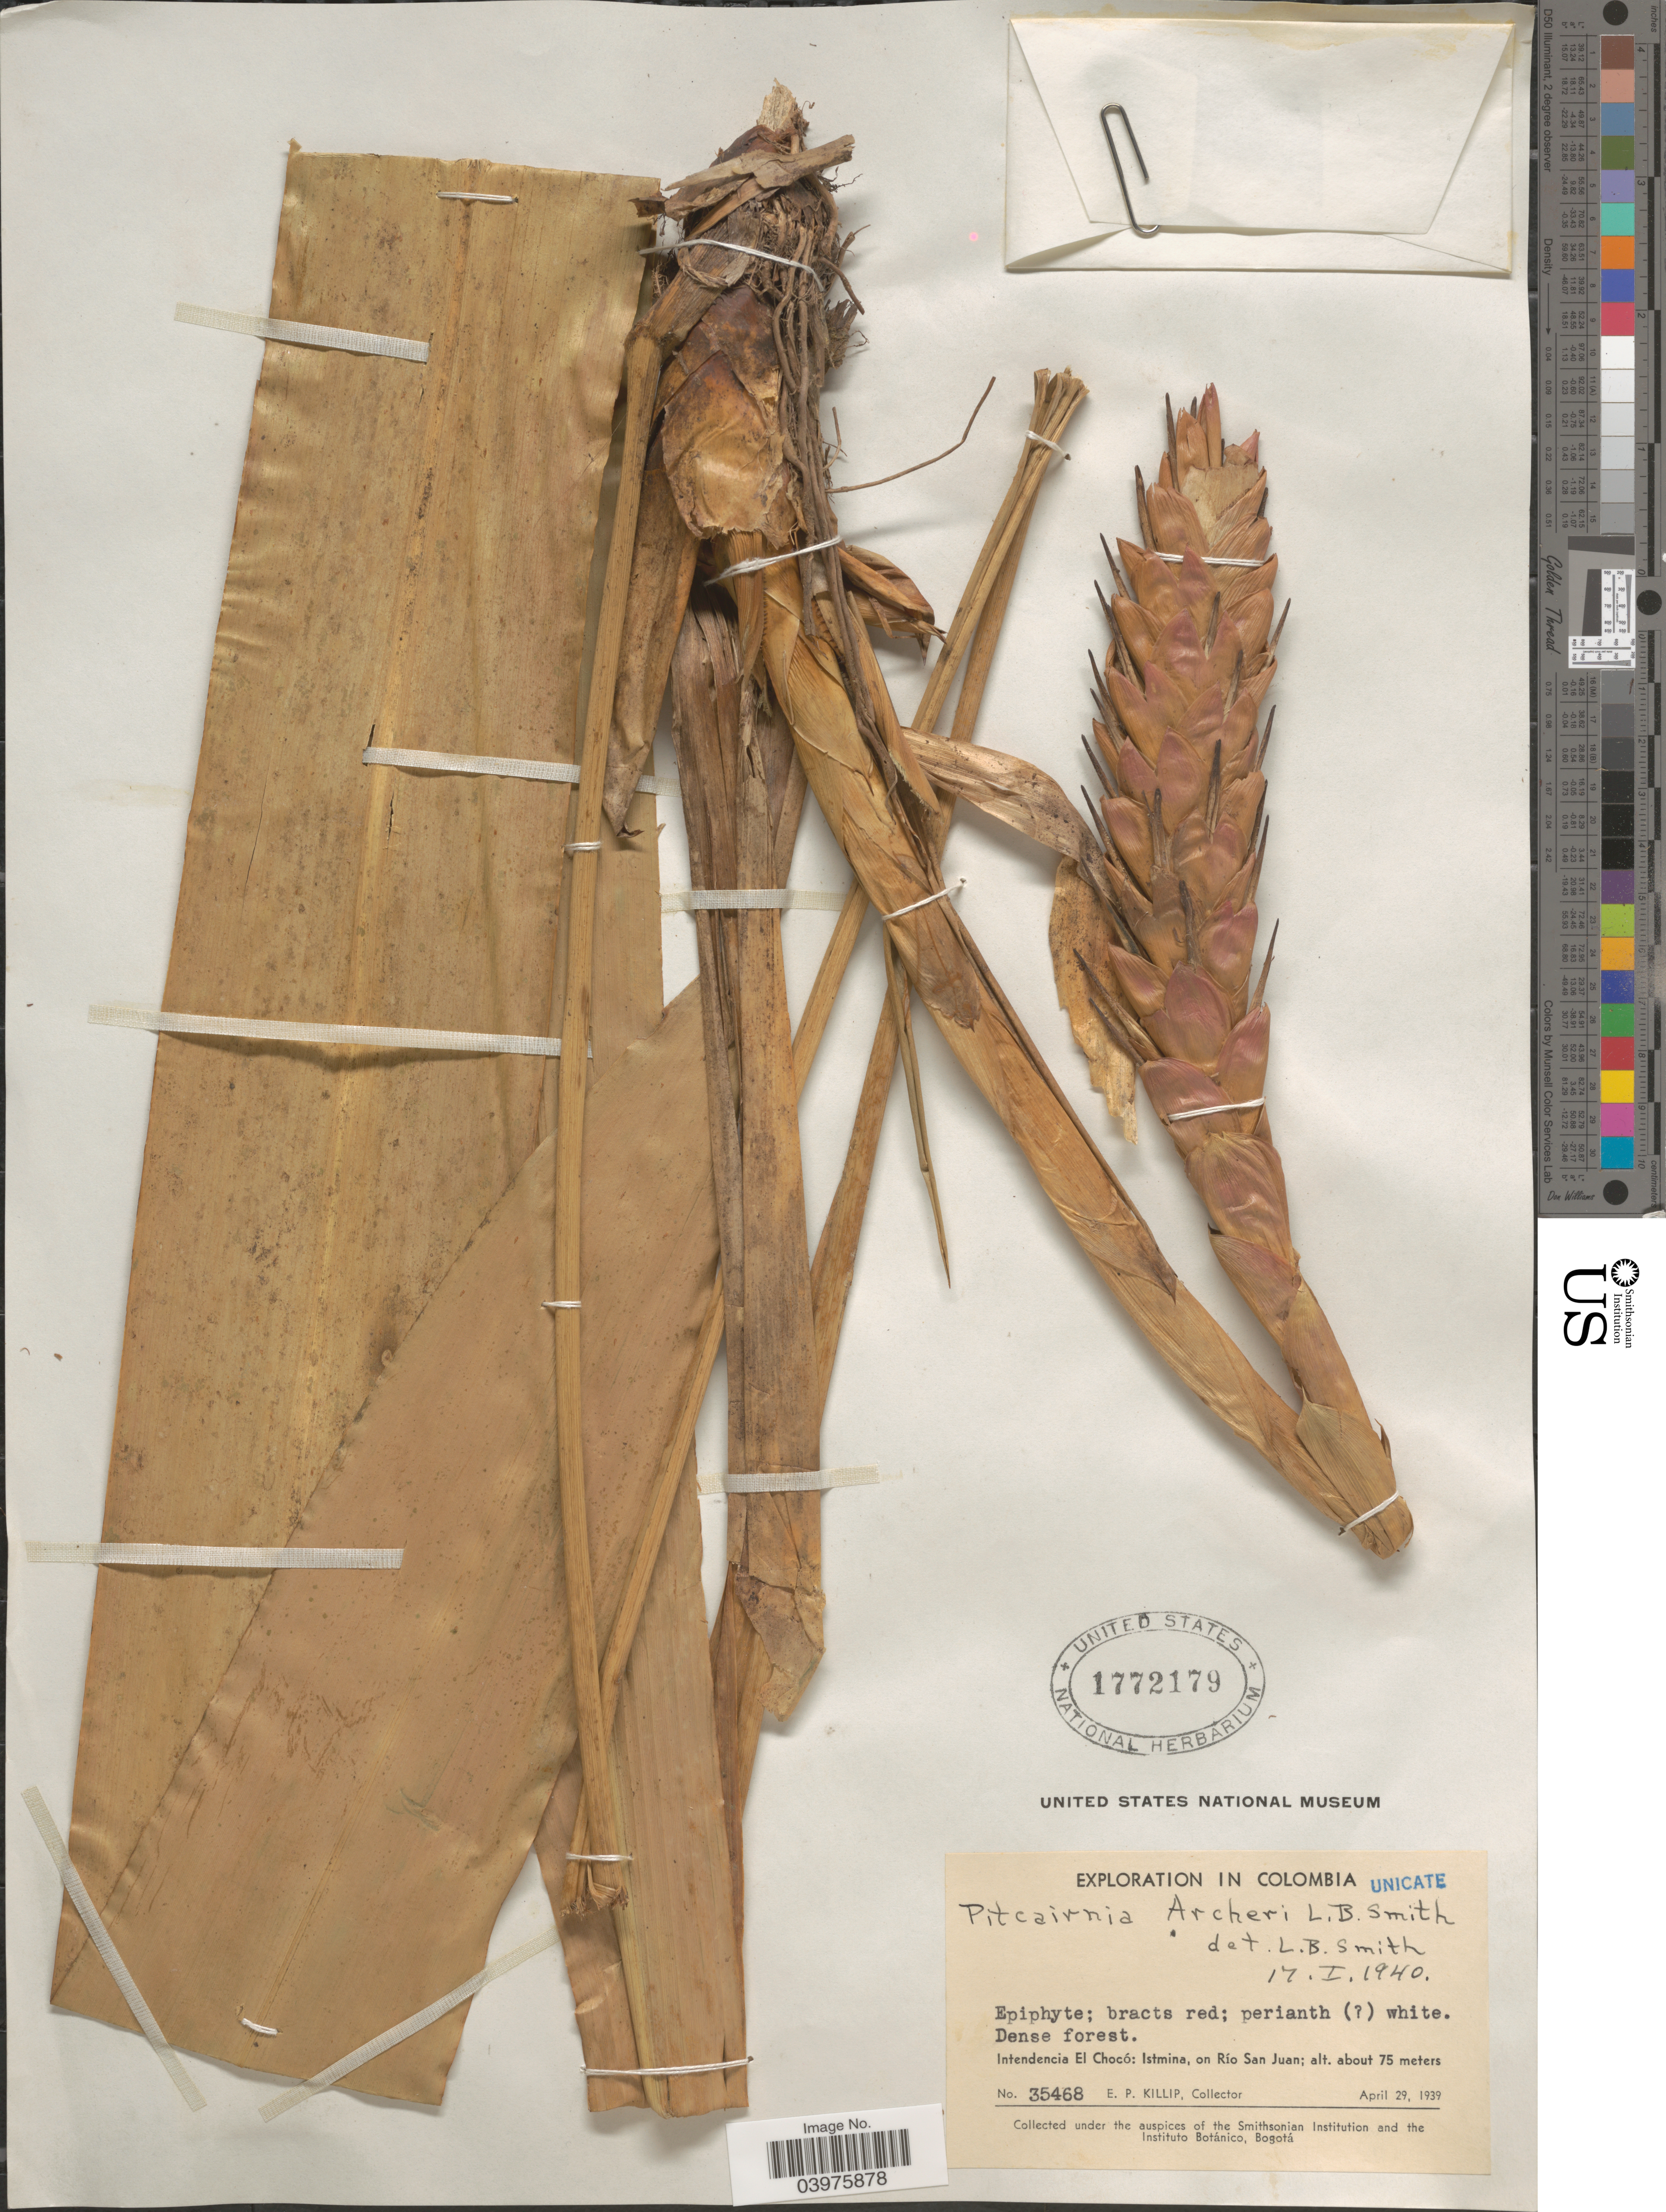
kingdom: Plantae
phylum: Tracheophyta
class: Liliopsida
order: Poales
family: Bromeliaceae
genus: Pitcairnia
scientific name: Pitcairnia archeri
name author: L.B. Sm.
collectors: E. P. Killip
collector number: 35468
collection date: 1939-04-29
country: Colombia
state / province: Chocó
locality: Intendencia El Chocó: Istmina, on Río San Juan.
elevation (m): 75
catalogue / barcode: US 1772179